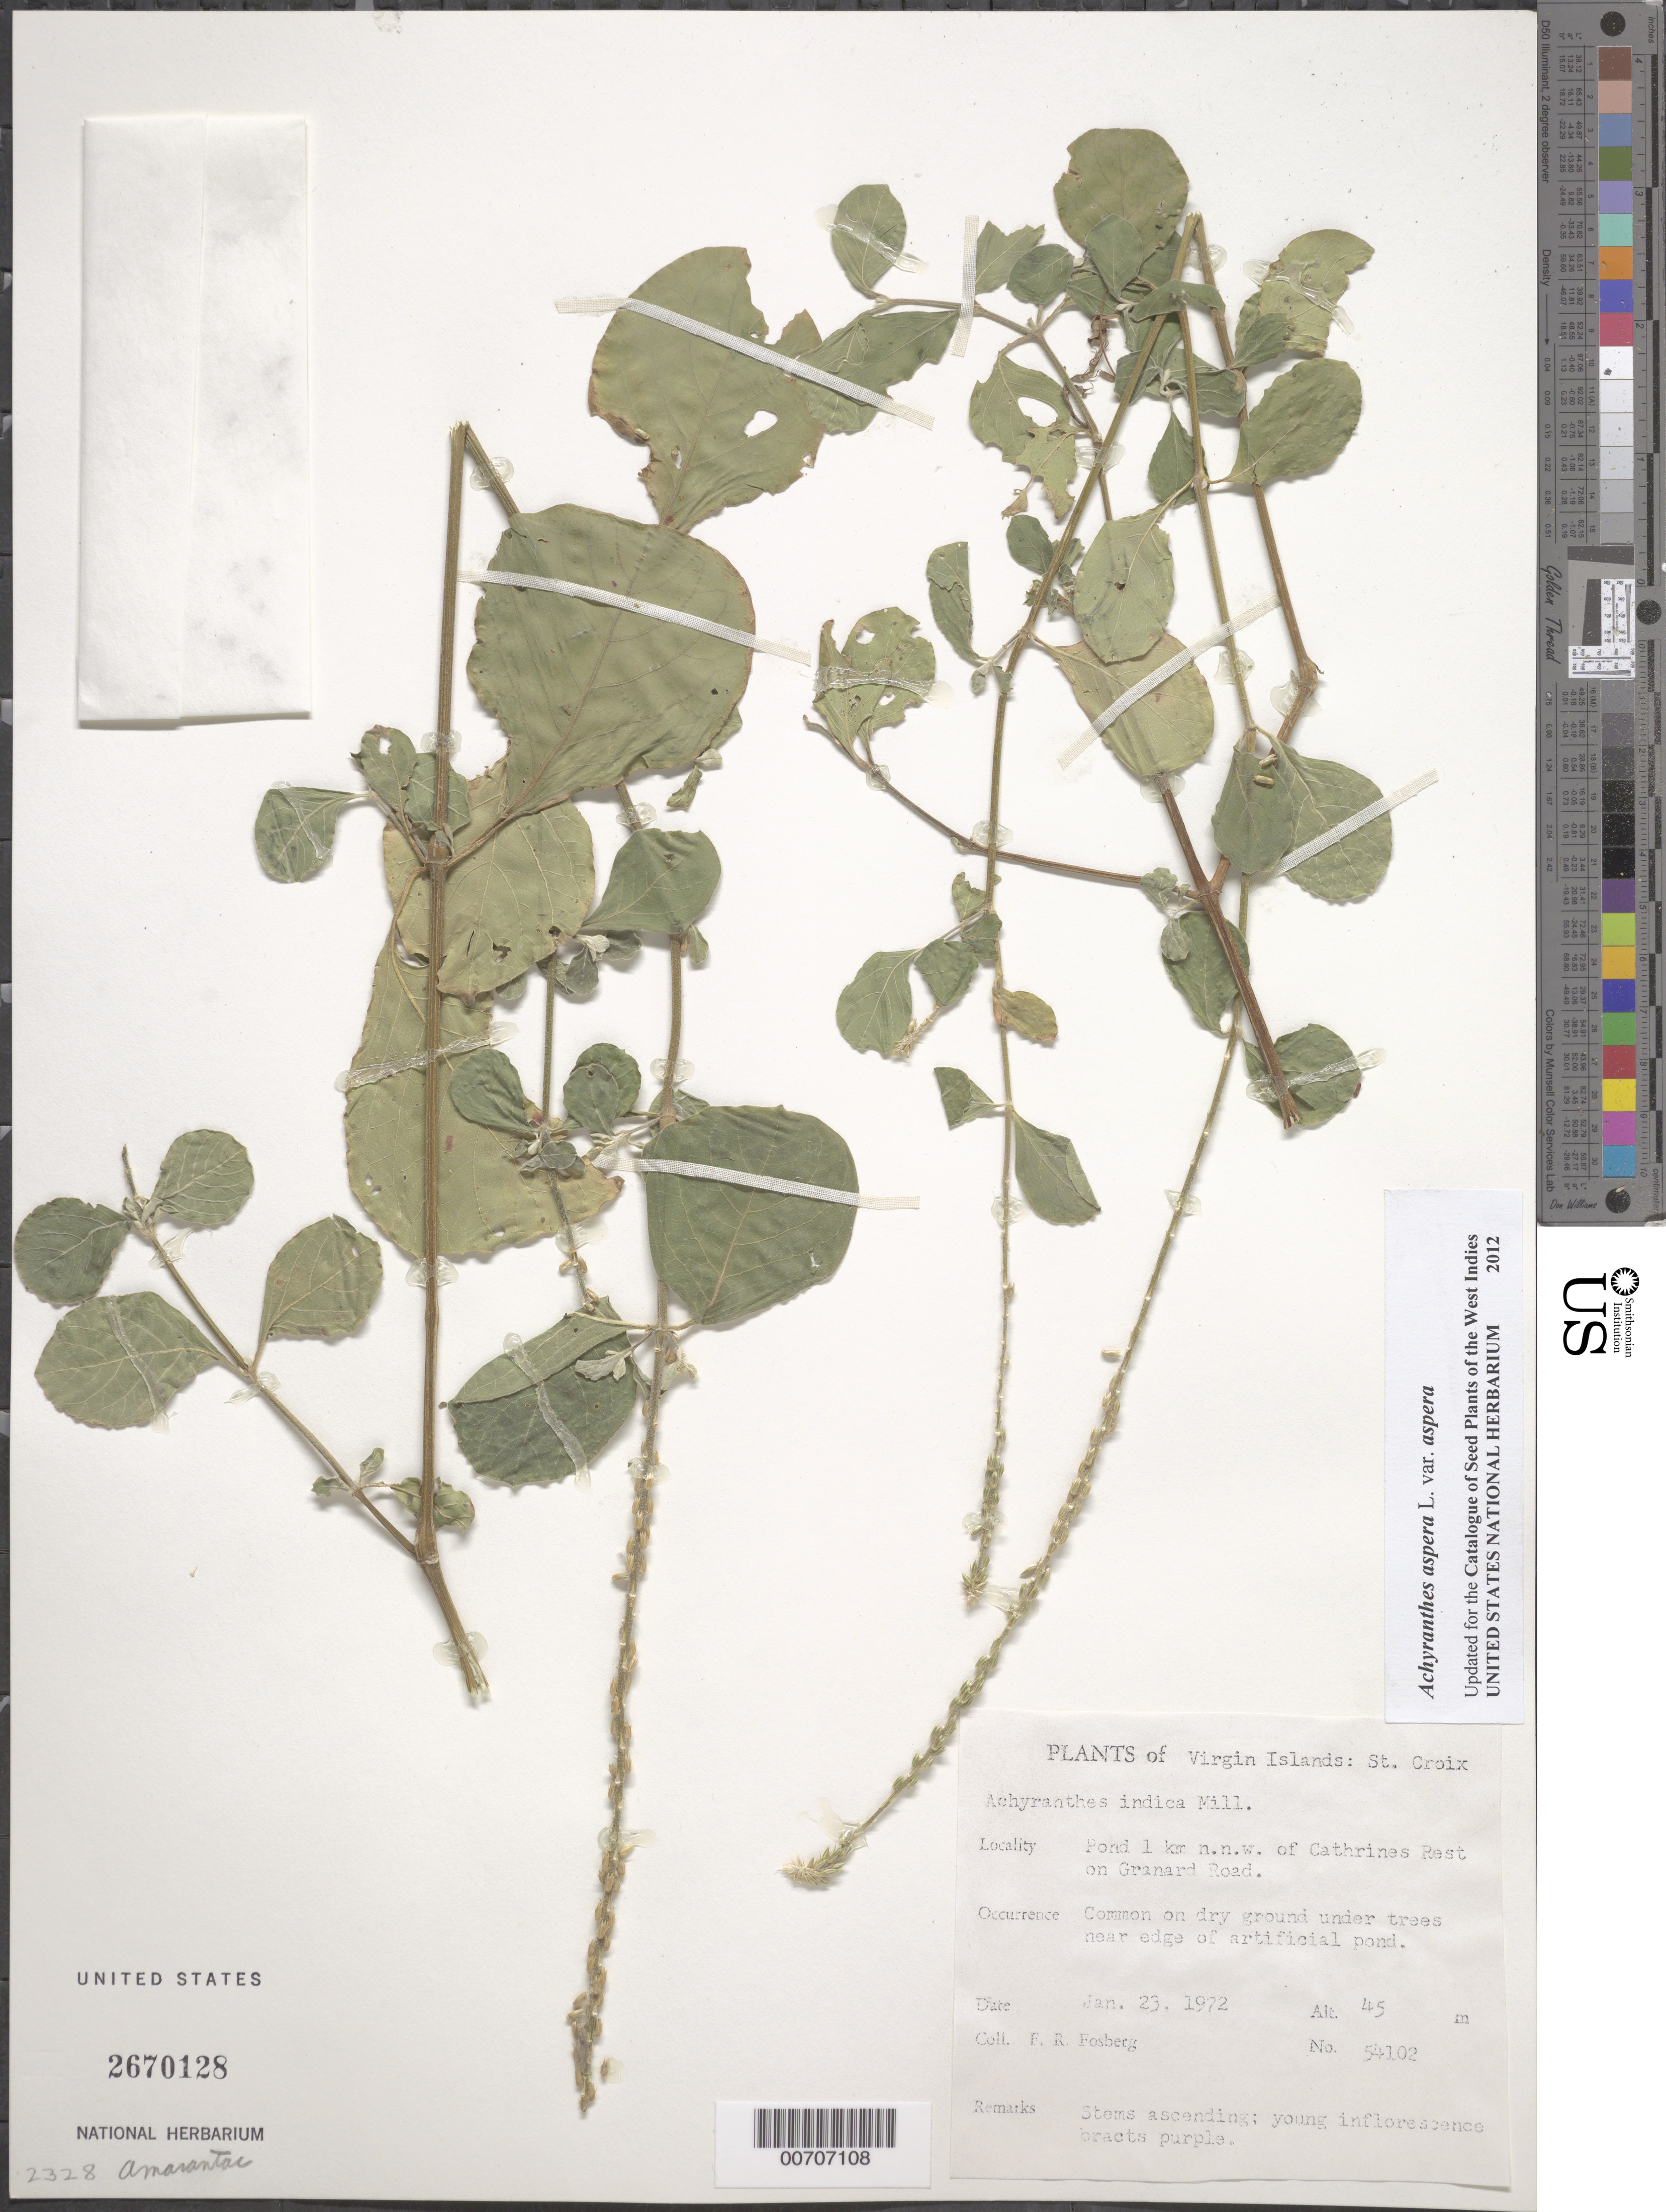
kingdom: Plantae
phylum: Tracheophyta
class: Magnoliopsida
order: Caryophyllales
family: Amaranthaceae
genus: Achyranthes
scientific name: Achyranthes indica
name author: Mill.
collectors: F. R. Fosberg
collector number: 54102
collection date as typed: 23 Jan 1972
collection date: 1972-01-23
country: U.S. Virgin Islands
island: St. Croix Island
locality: Pond 1 km NNW of Cathrines Rest on Granard Rd.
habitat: On dry ground under trees near edge of artificial pond.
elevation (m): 45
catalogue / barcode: US 2670128